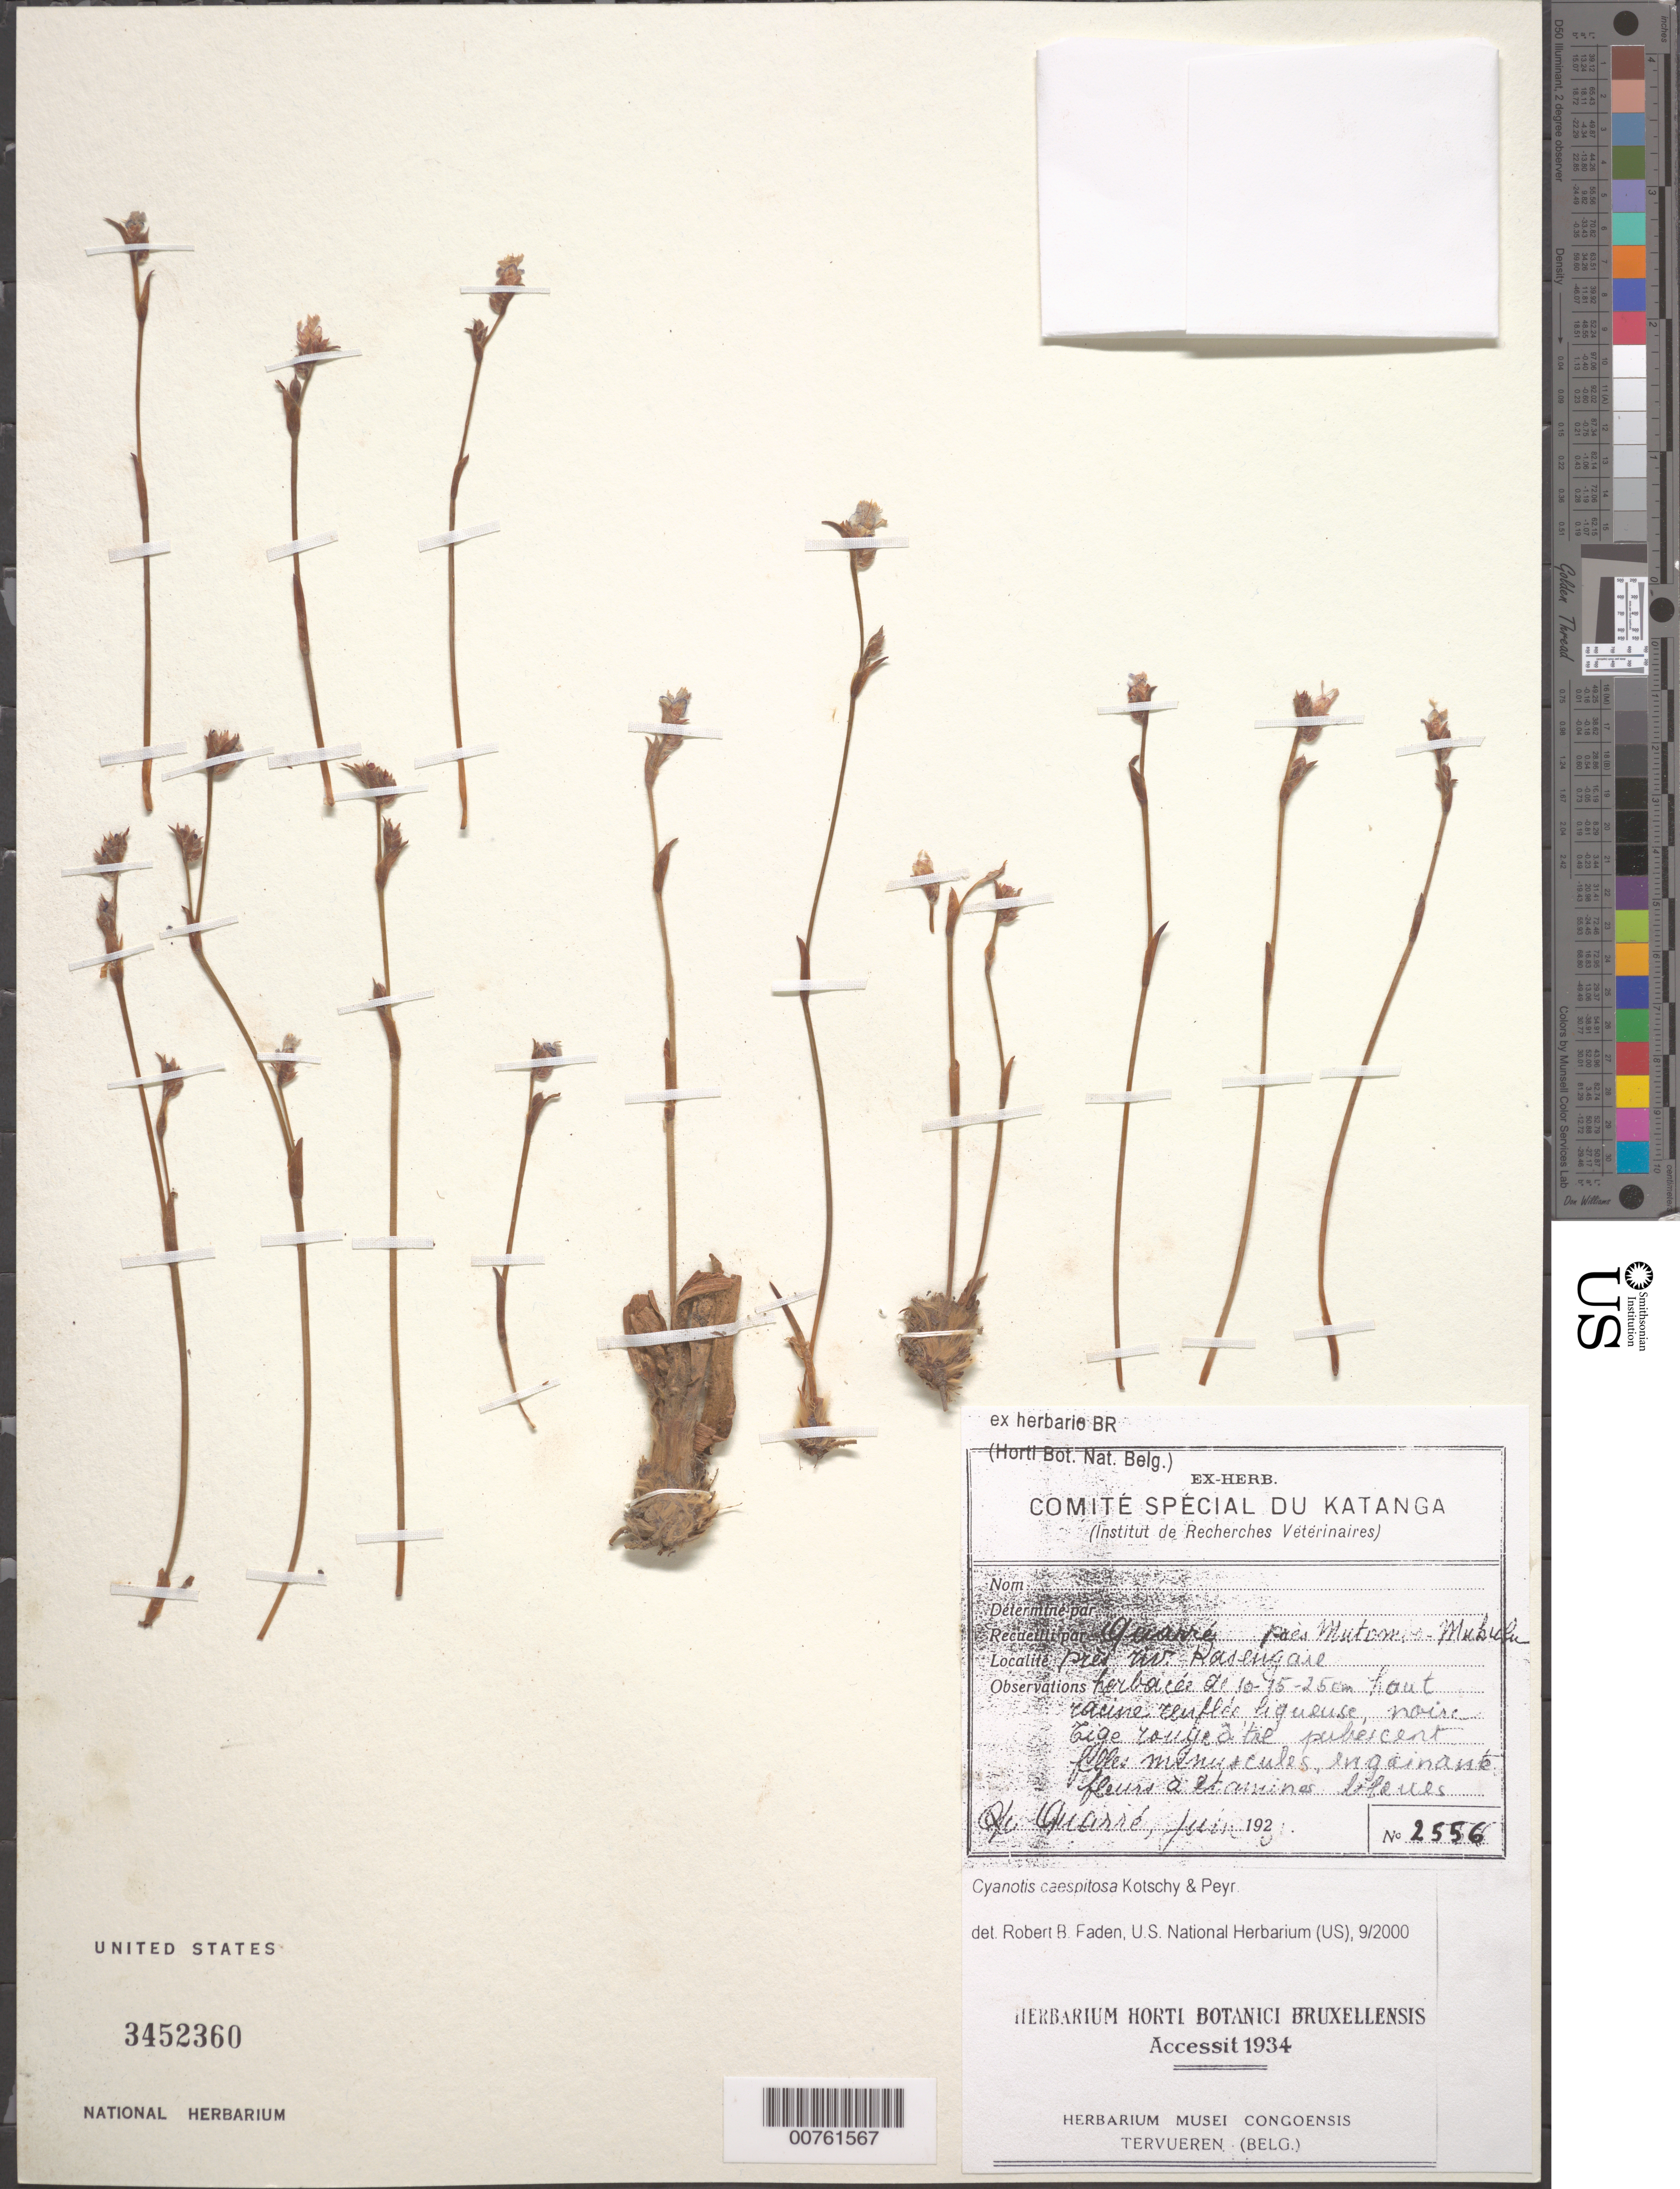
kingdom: Plantae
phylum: Tracheophyta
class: Liliopsida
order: Commelinales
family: Commelinaceae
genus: Cyanotis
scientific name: Cyanotis caespitosa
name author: Kotschy & Peyr.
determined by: Faden, Robert B., (US), Smithsonian Institution - National Museum of Natural History (UNITED STATES)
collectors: P. Quarre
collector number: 2556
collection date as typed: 00 Jun 1929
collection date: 1929-06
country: Congo, Democratic Republic of / Congo, Republic of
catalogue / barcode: US 3452360